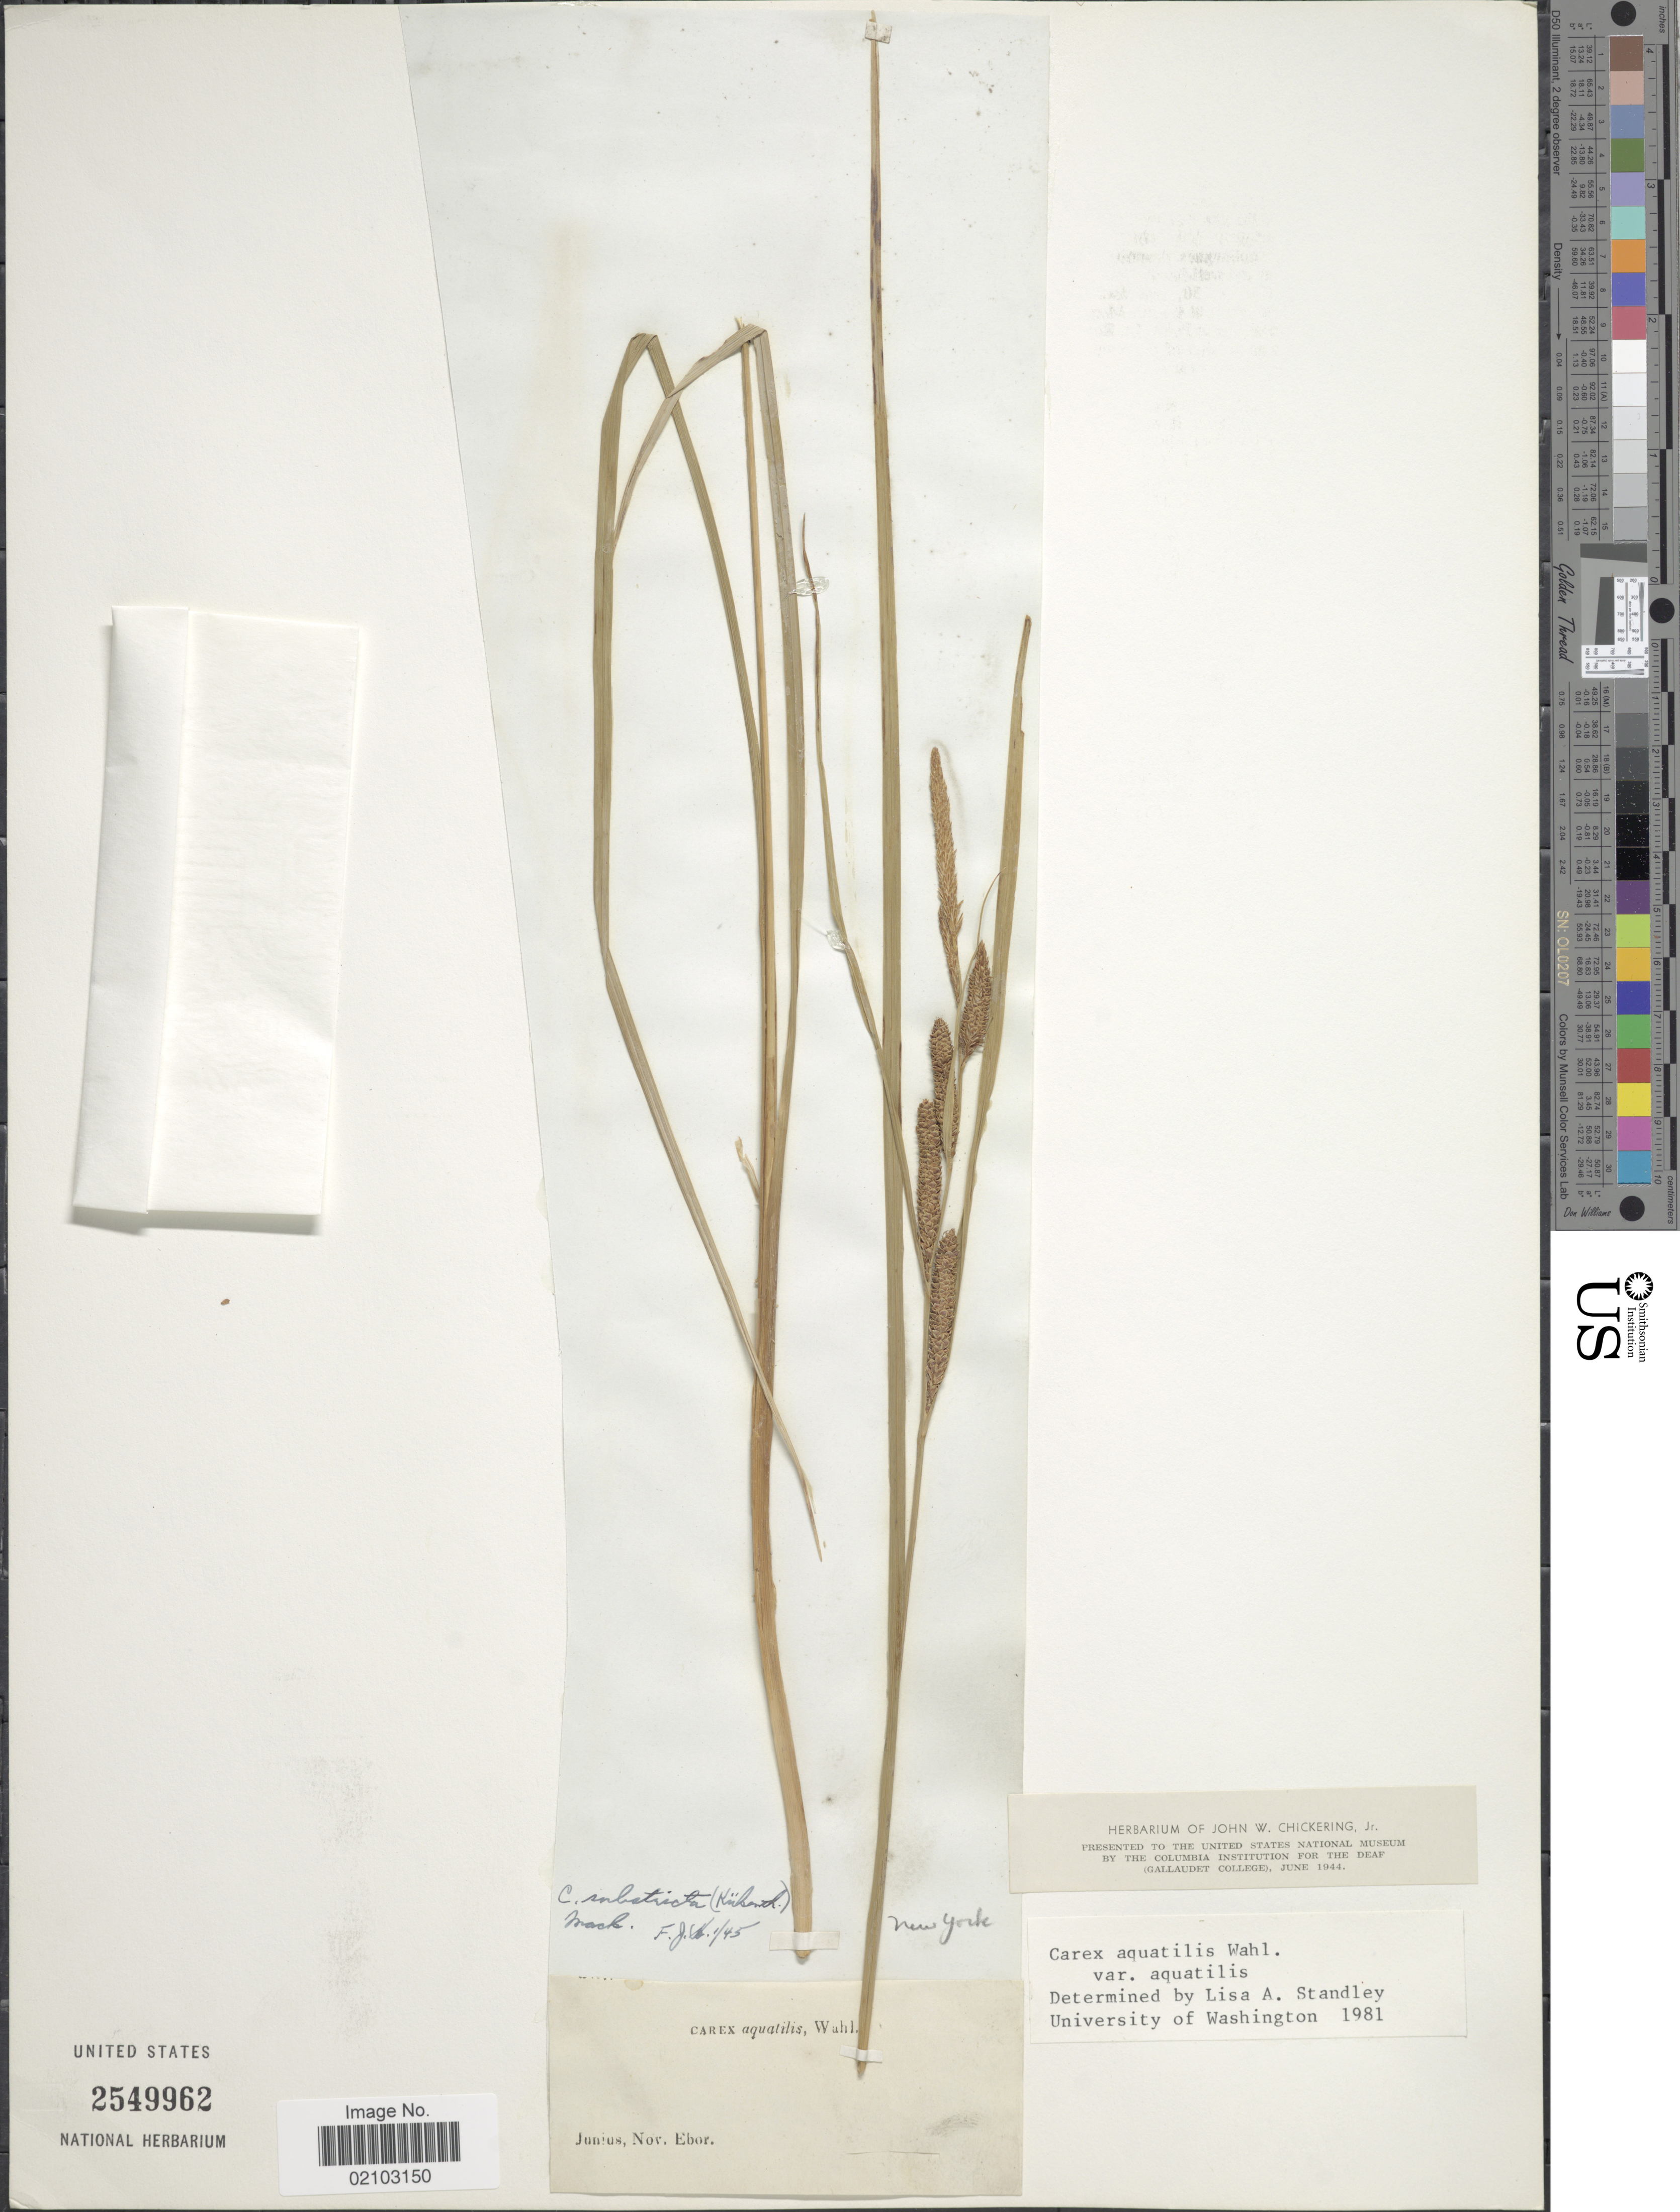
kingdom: Plantae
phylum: Tracheophyta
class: Liliopsida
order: Poales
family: Cyperaceae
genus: Carex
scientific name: Carex aquatilis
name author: Wahlenb.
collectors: ex herb. J.W. Chickering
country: United States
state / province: New York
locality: Ebor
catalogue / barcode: US 2549962